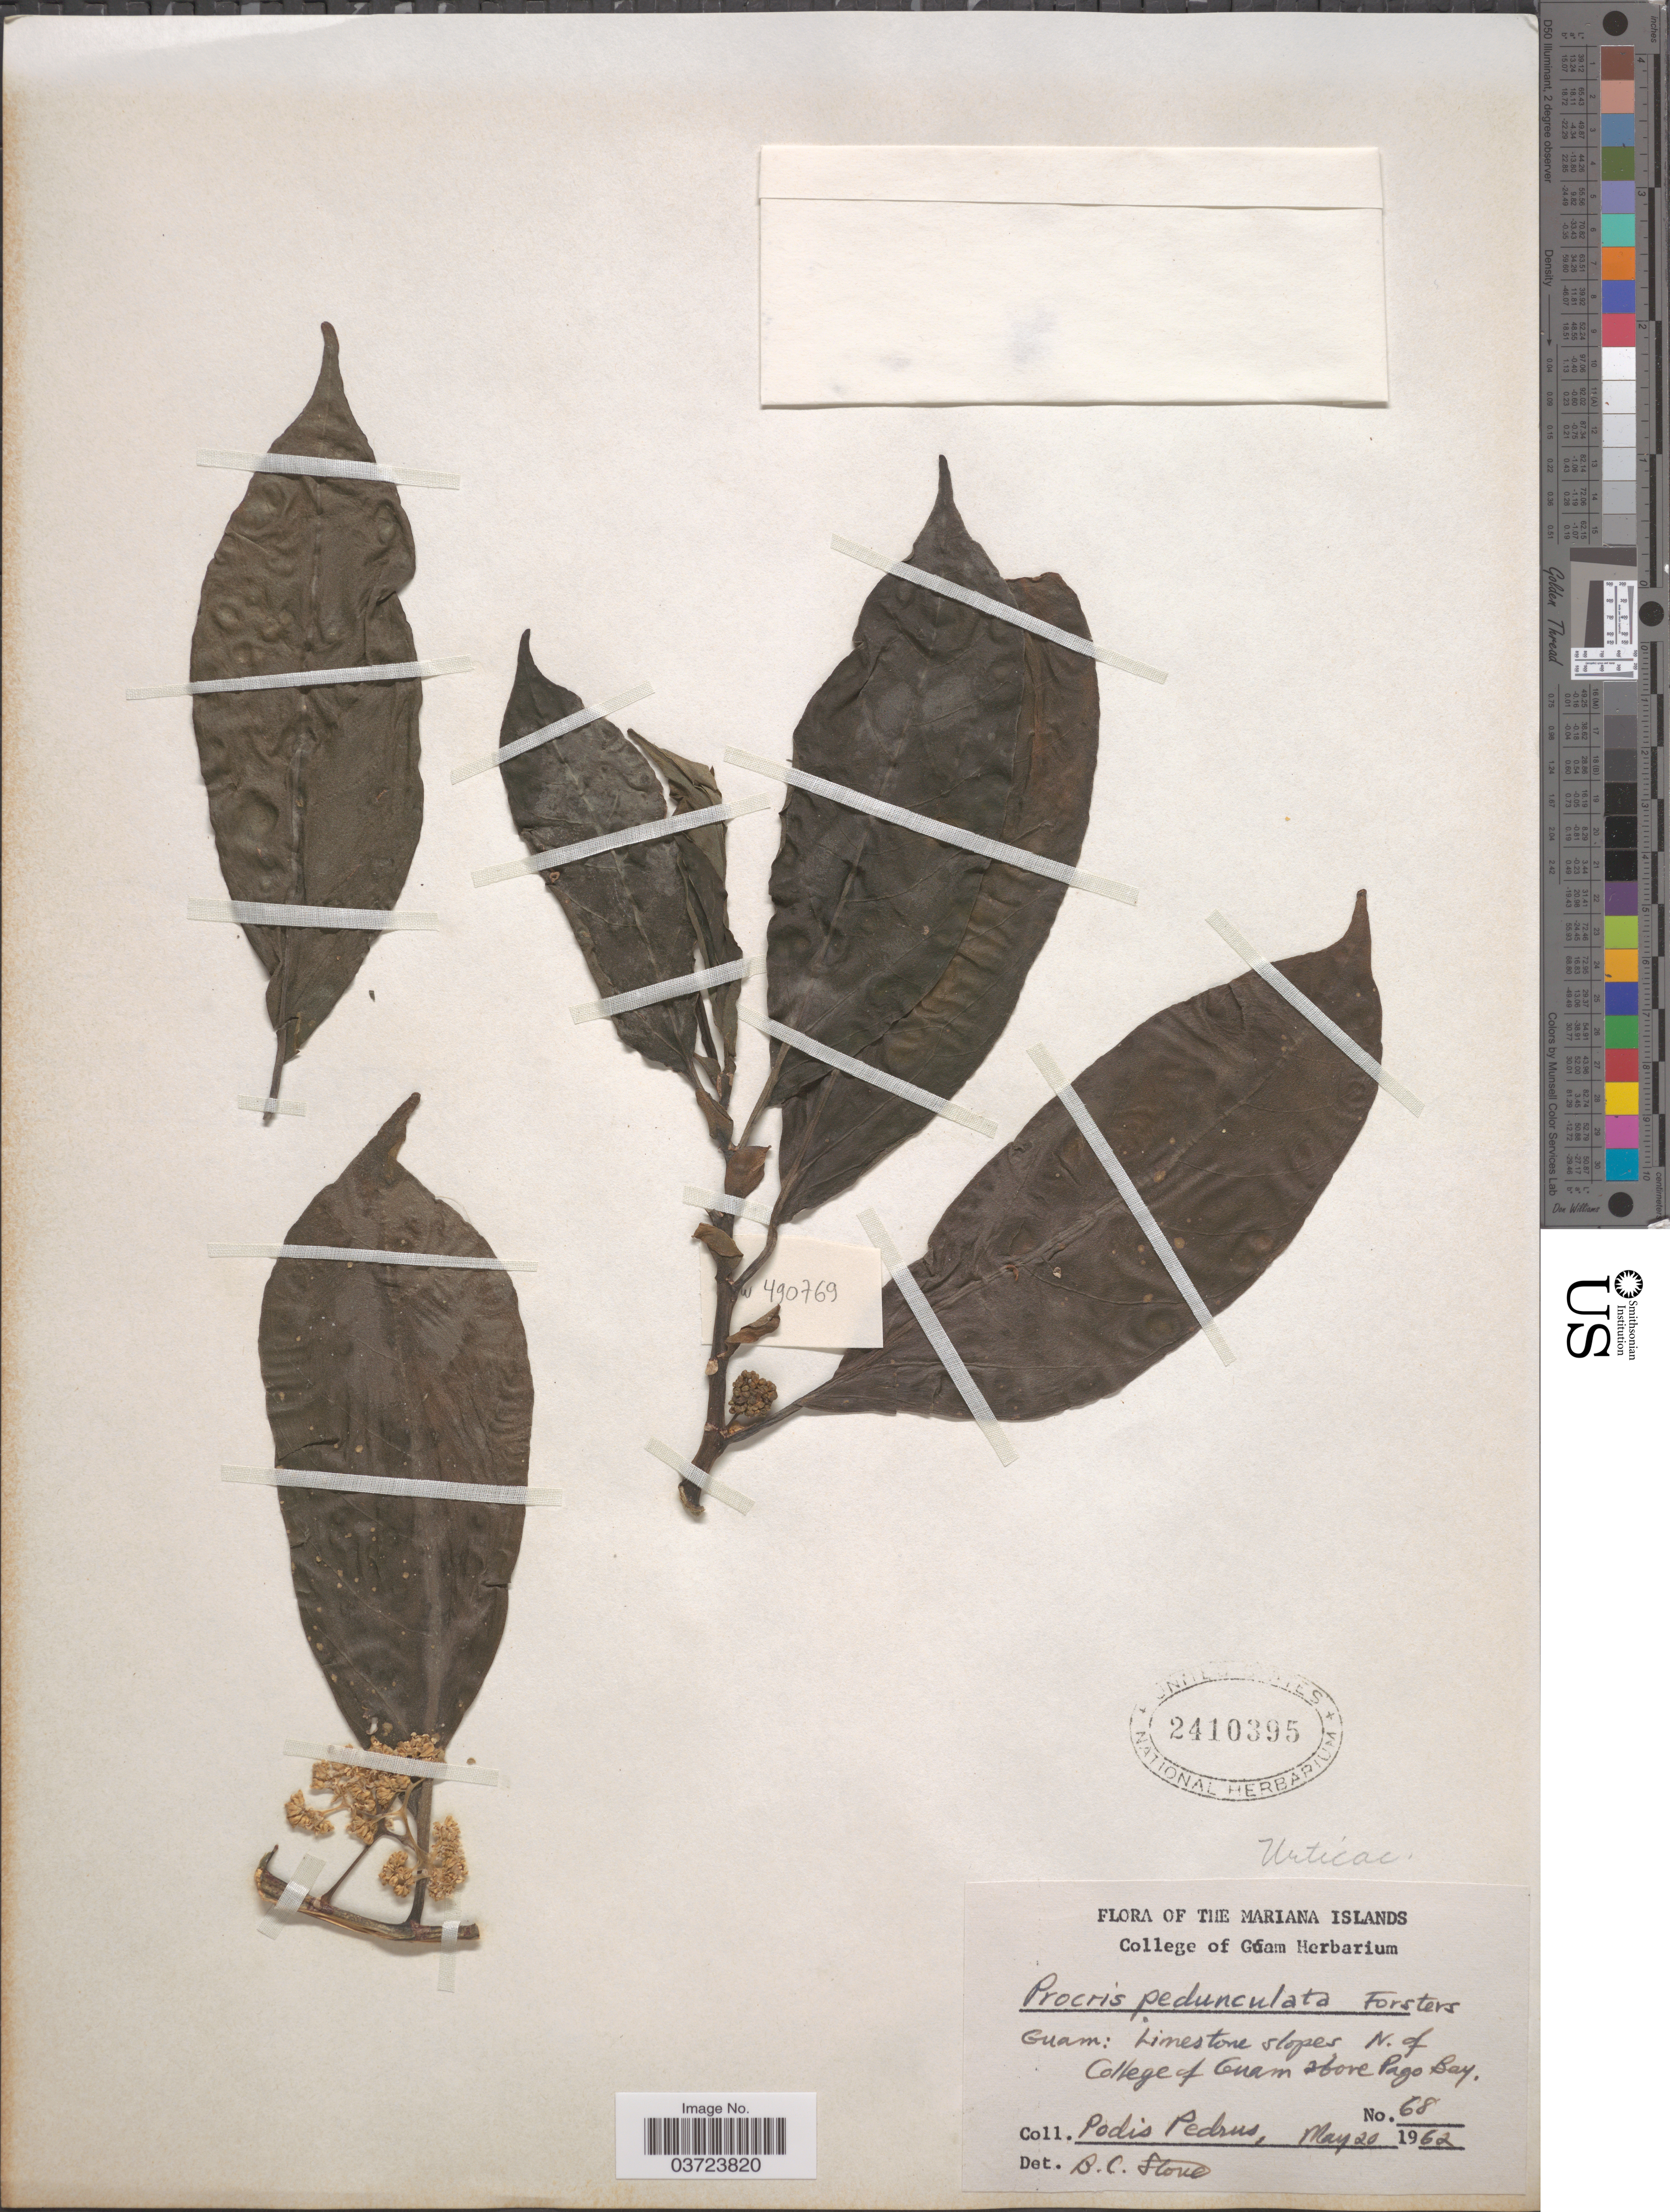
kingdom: Plantae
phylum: Tracheophyta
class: Magnoliopsida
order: Rosales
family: Urticaceae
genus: Procris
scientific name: Procris pedunculata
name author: (J.R. Forst. & G. Forst.) Wedd.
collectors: P. Pedrus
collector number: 68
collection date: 1962-05-20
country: Guam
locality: Mariana Islands. Limestone slopes N. of College of Guam above Pago Bay.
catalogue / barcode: US 2410395